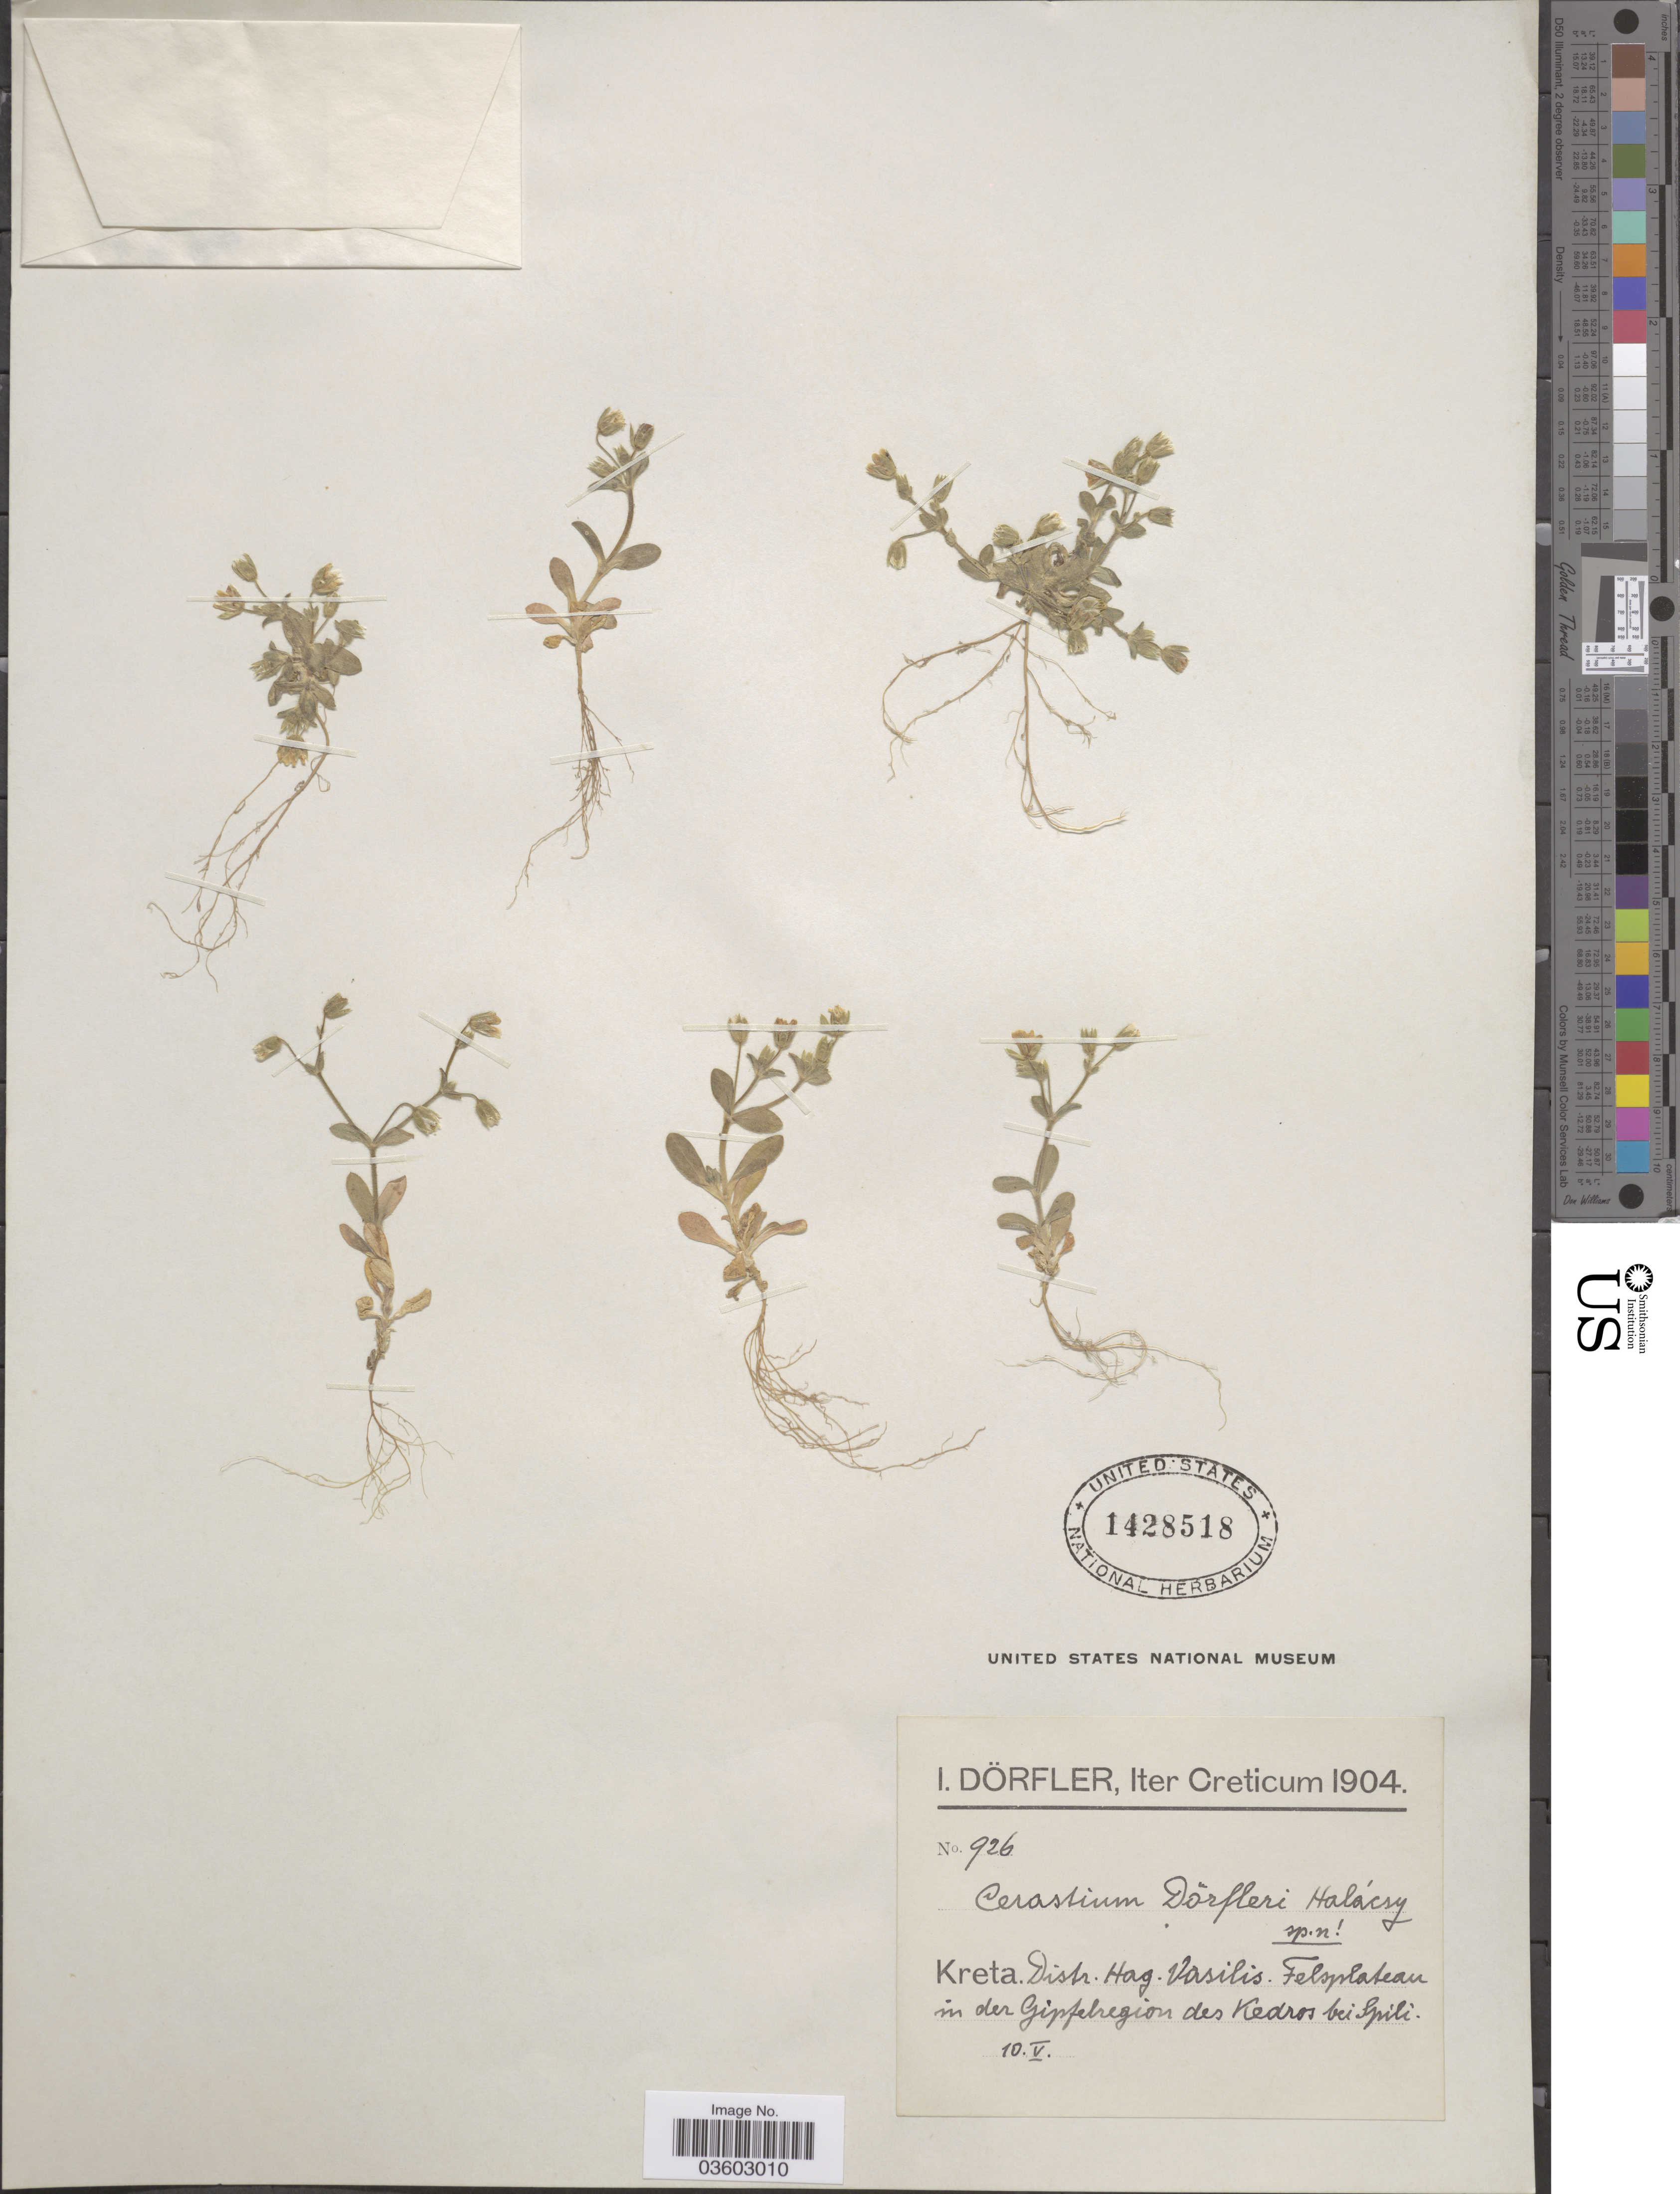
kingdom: Plantae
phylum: Tracheophyta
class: Magnoliopsida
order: Caryophyllales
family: Caryophyllaceae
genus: Cerastium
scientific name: Cerastium doerfleri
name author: Halacsy ex Hayek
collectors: I. Dörfler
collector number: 926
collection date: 1904-05-10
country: Greece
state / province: Crete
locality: Creticum. Kreta. Distr. Hag. Vasilis. Felsplateau in der Gipfelregion des Kedros bei Spili.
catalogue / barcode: US 1428518